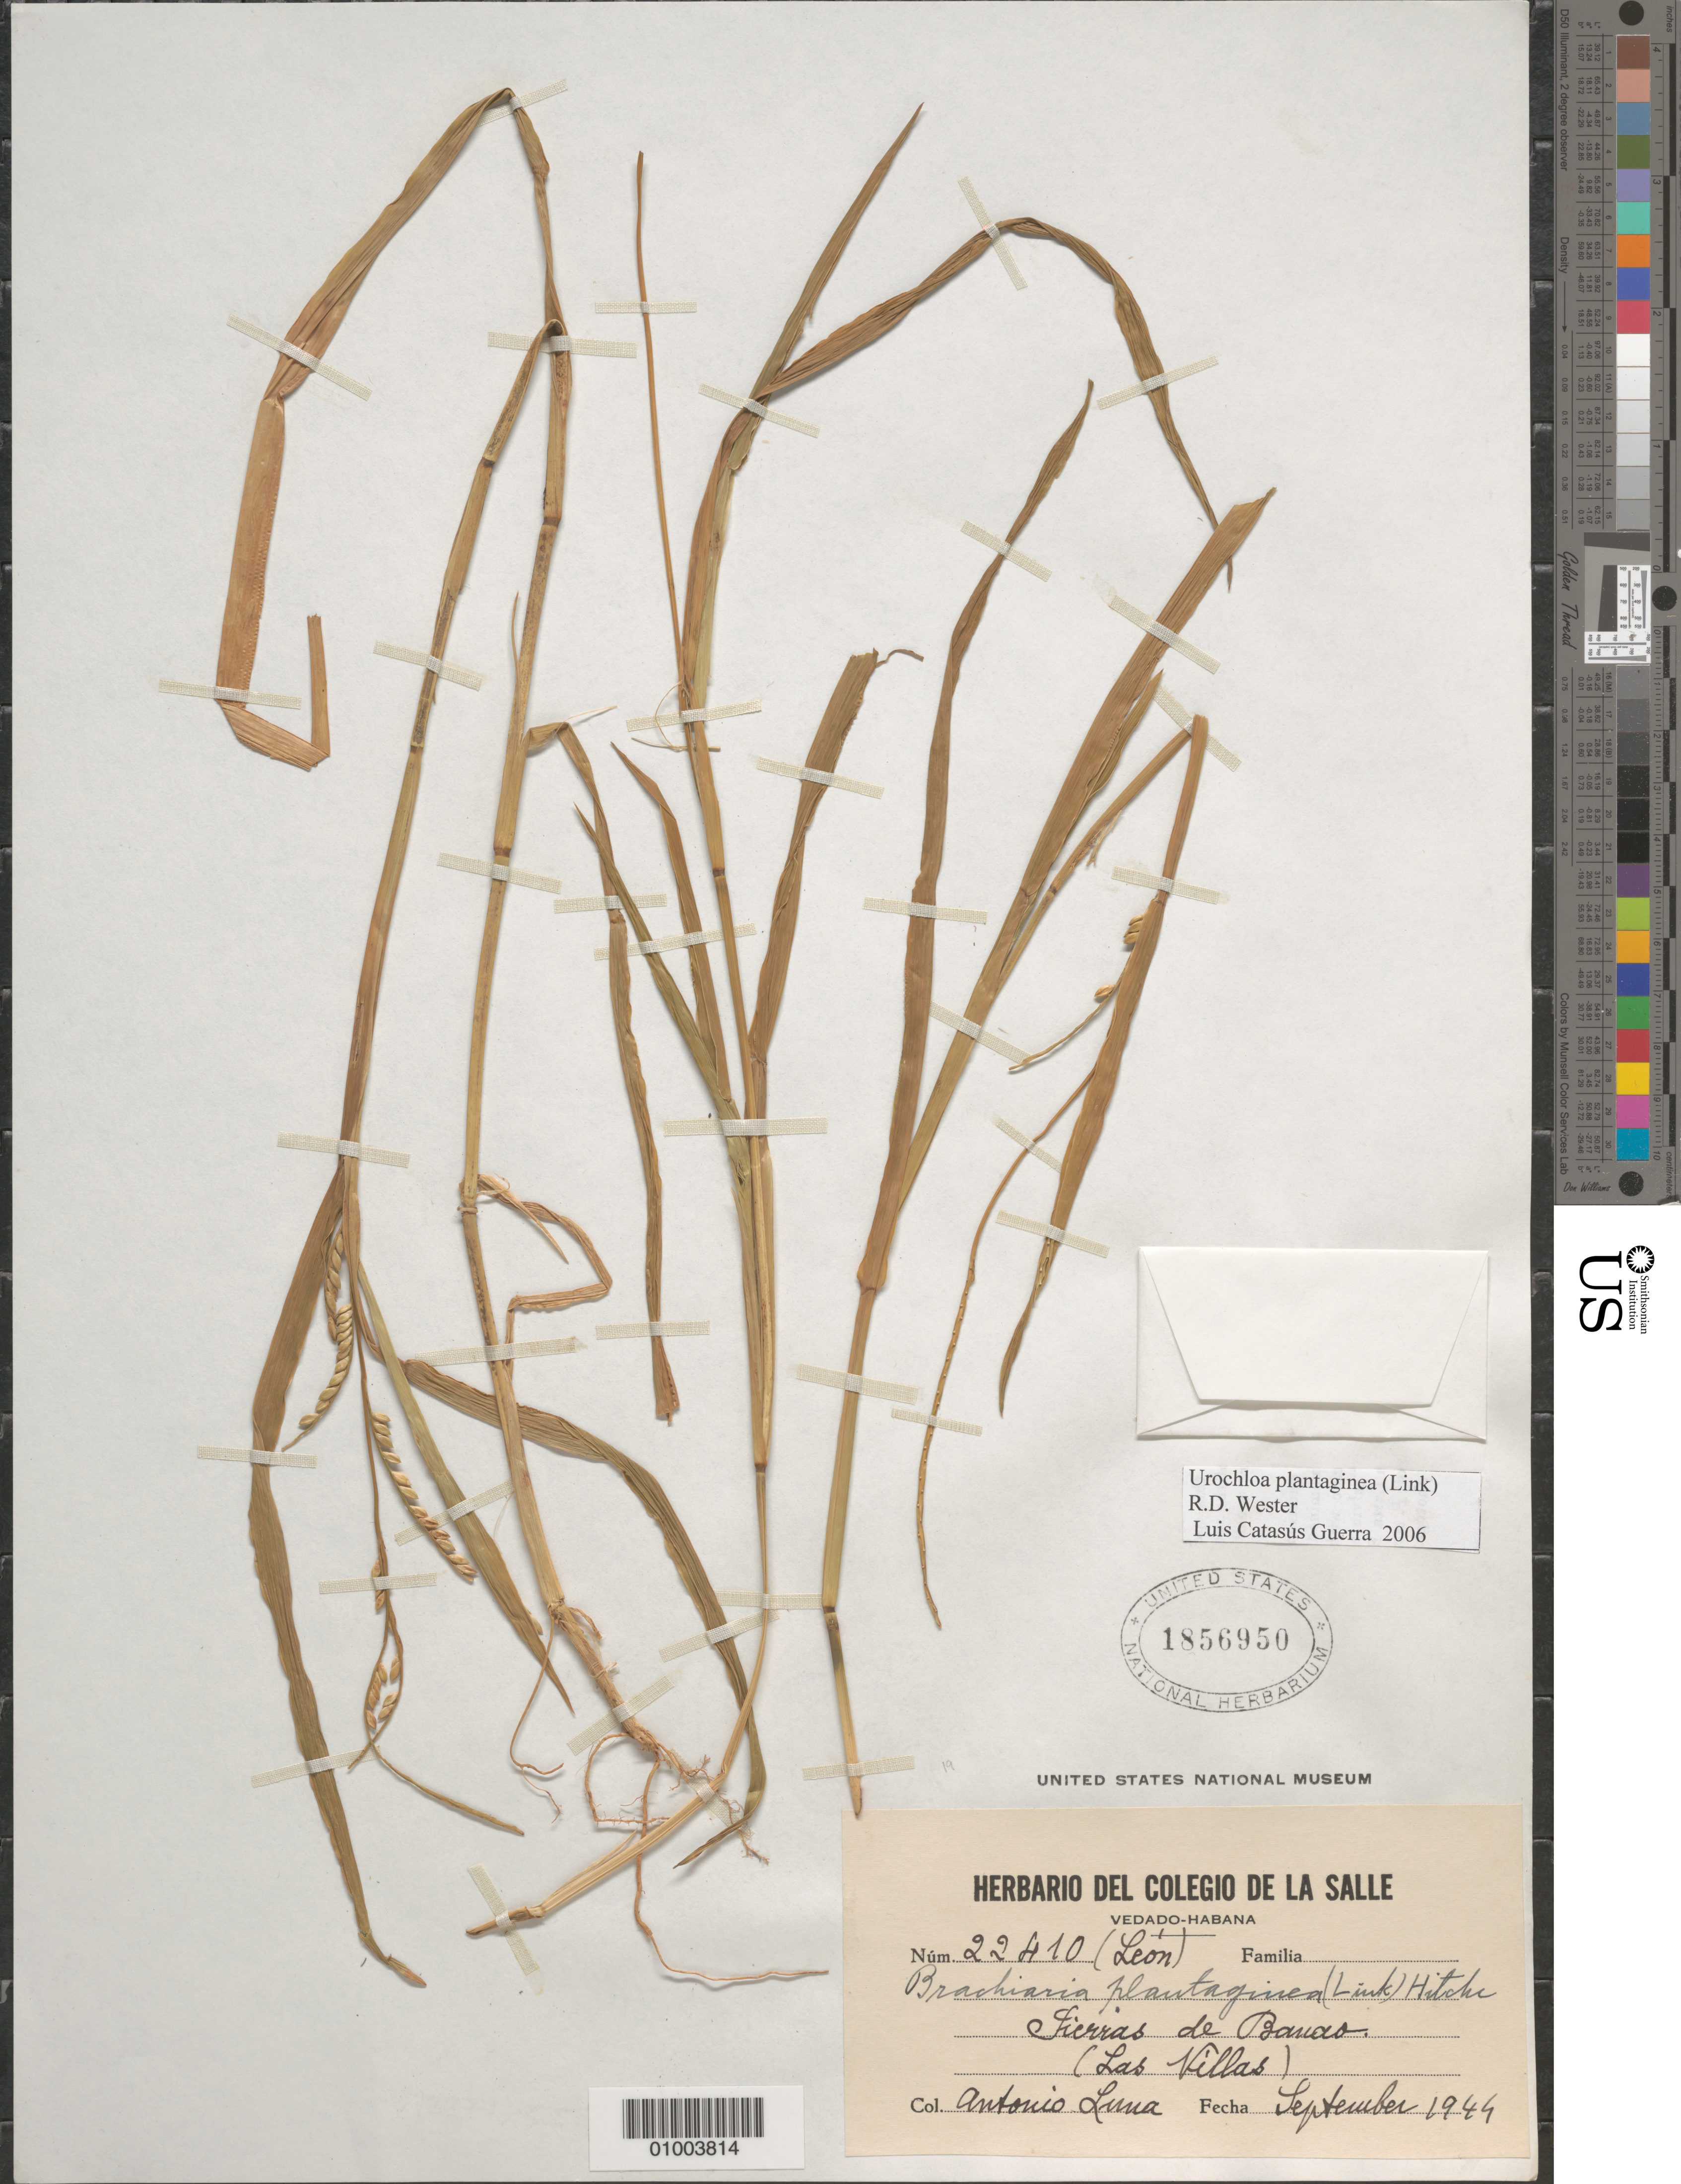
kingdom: Plantae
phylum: Tracheophyta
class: Liliopsida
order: Poales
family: Poaceae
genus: Urochloa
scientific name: Urochloa platyphylla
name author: (Munro ex C. Wright) R.D. Webster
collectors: A. Luna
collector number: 22410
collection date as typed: Sep 1944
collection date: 1944-09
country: Cuba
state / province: La Habana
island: Cuba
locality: Vedada-Habana Fierras de banao (Las Villas)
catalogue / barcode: US 1856950